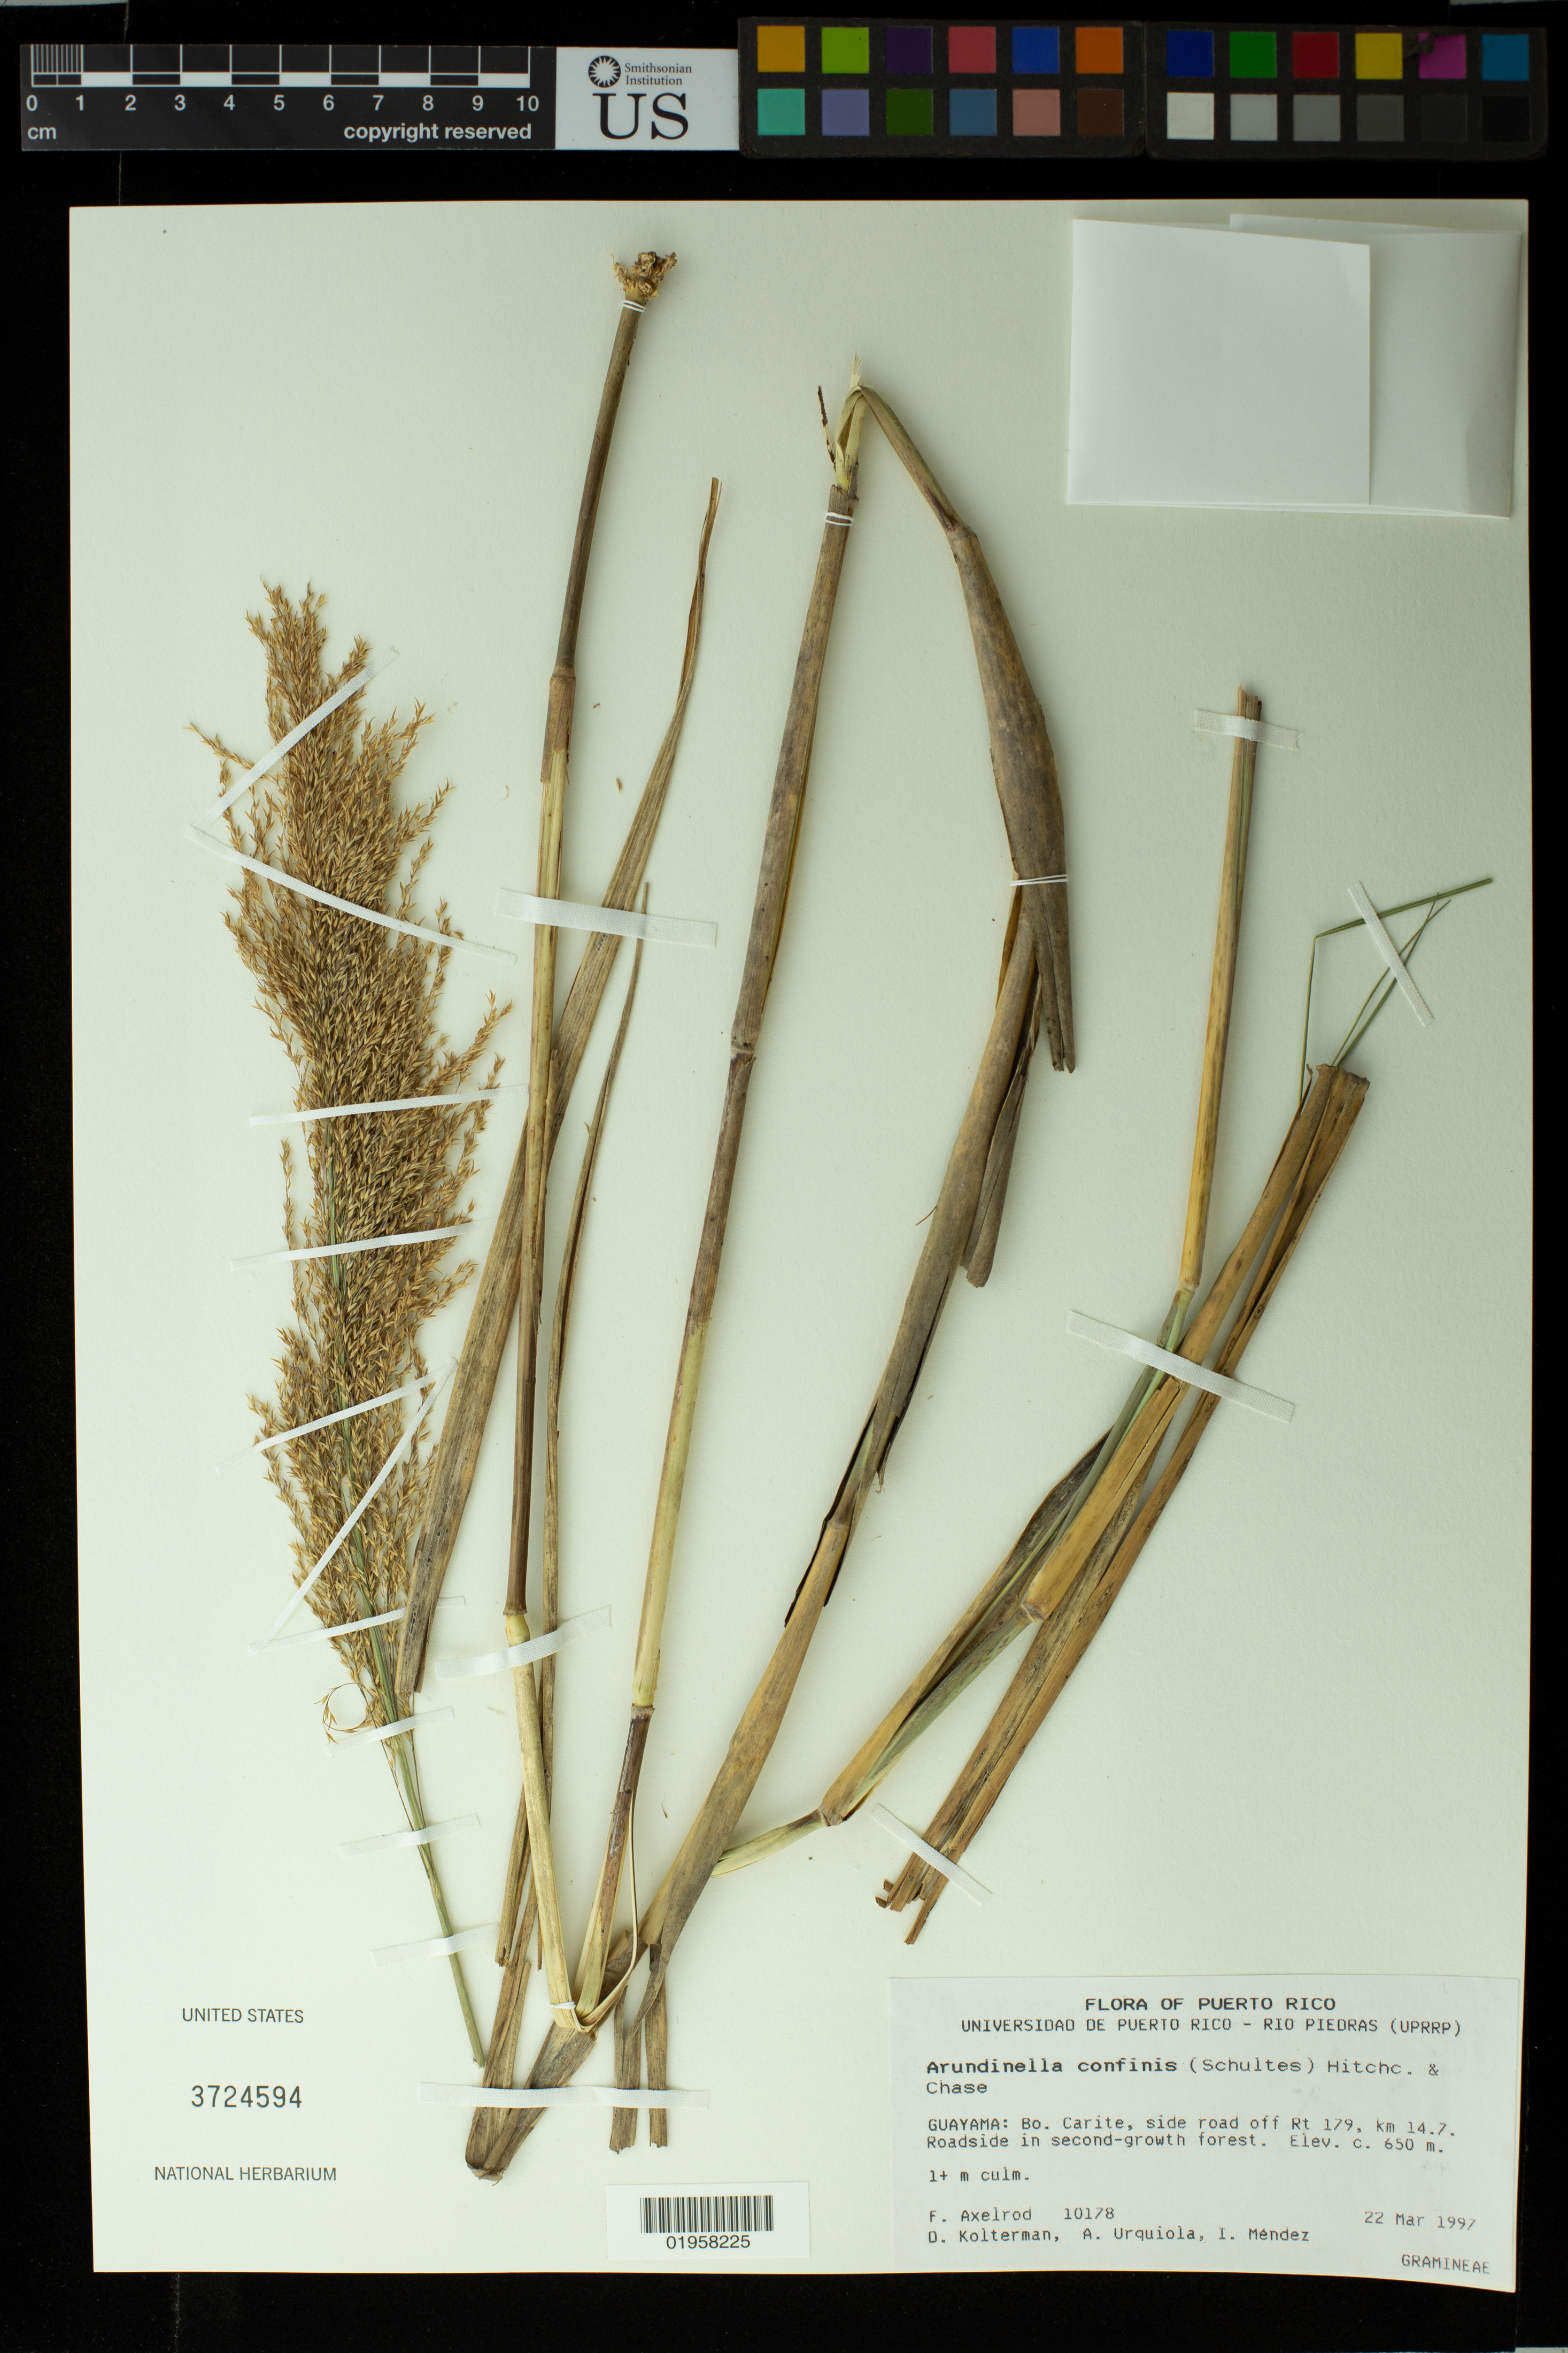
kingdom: Plantae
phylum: Tracheophyta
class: Liliopsida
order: Poales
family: Poaceae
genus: Arundinella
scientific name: Arundinella hispida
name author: (Humb. & Bonpl. ex Willd.) Kuntze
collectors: F. S. Axelrod, D. Kolterman, A. Urquiola & I. Méndez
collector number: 10178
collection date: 1997-03-22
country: Puerto Rico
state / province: Guayama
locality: Bo. Carite, side road off Rt 179, km 14.7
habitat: Roadside in second-growth forest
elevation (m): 650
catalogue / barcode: US 3724594